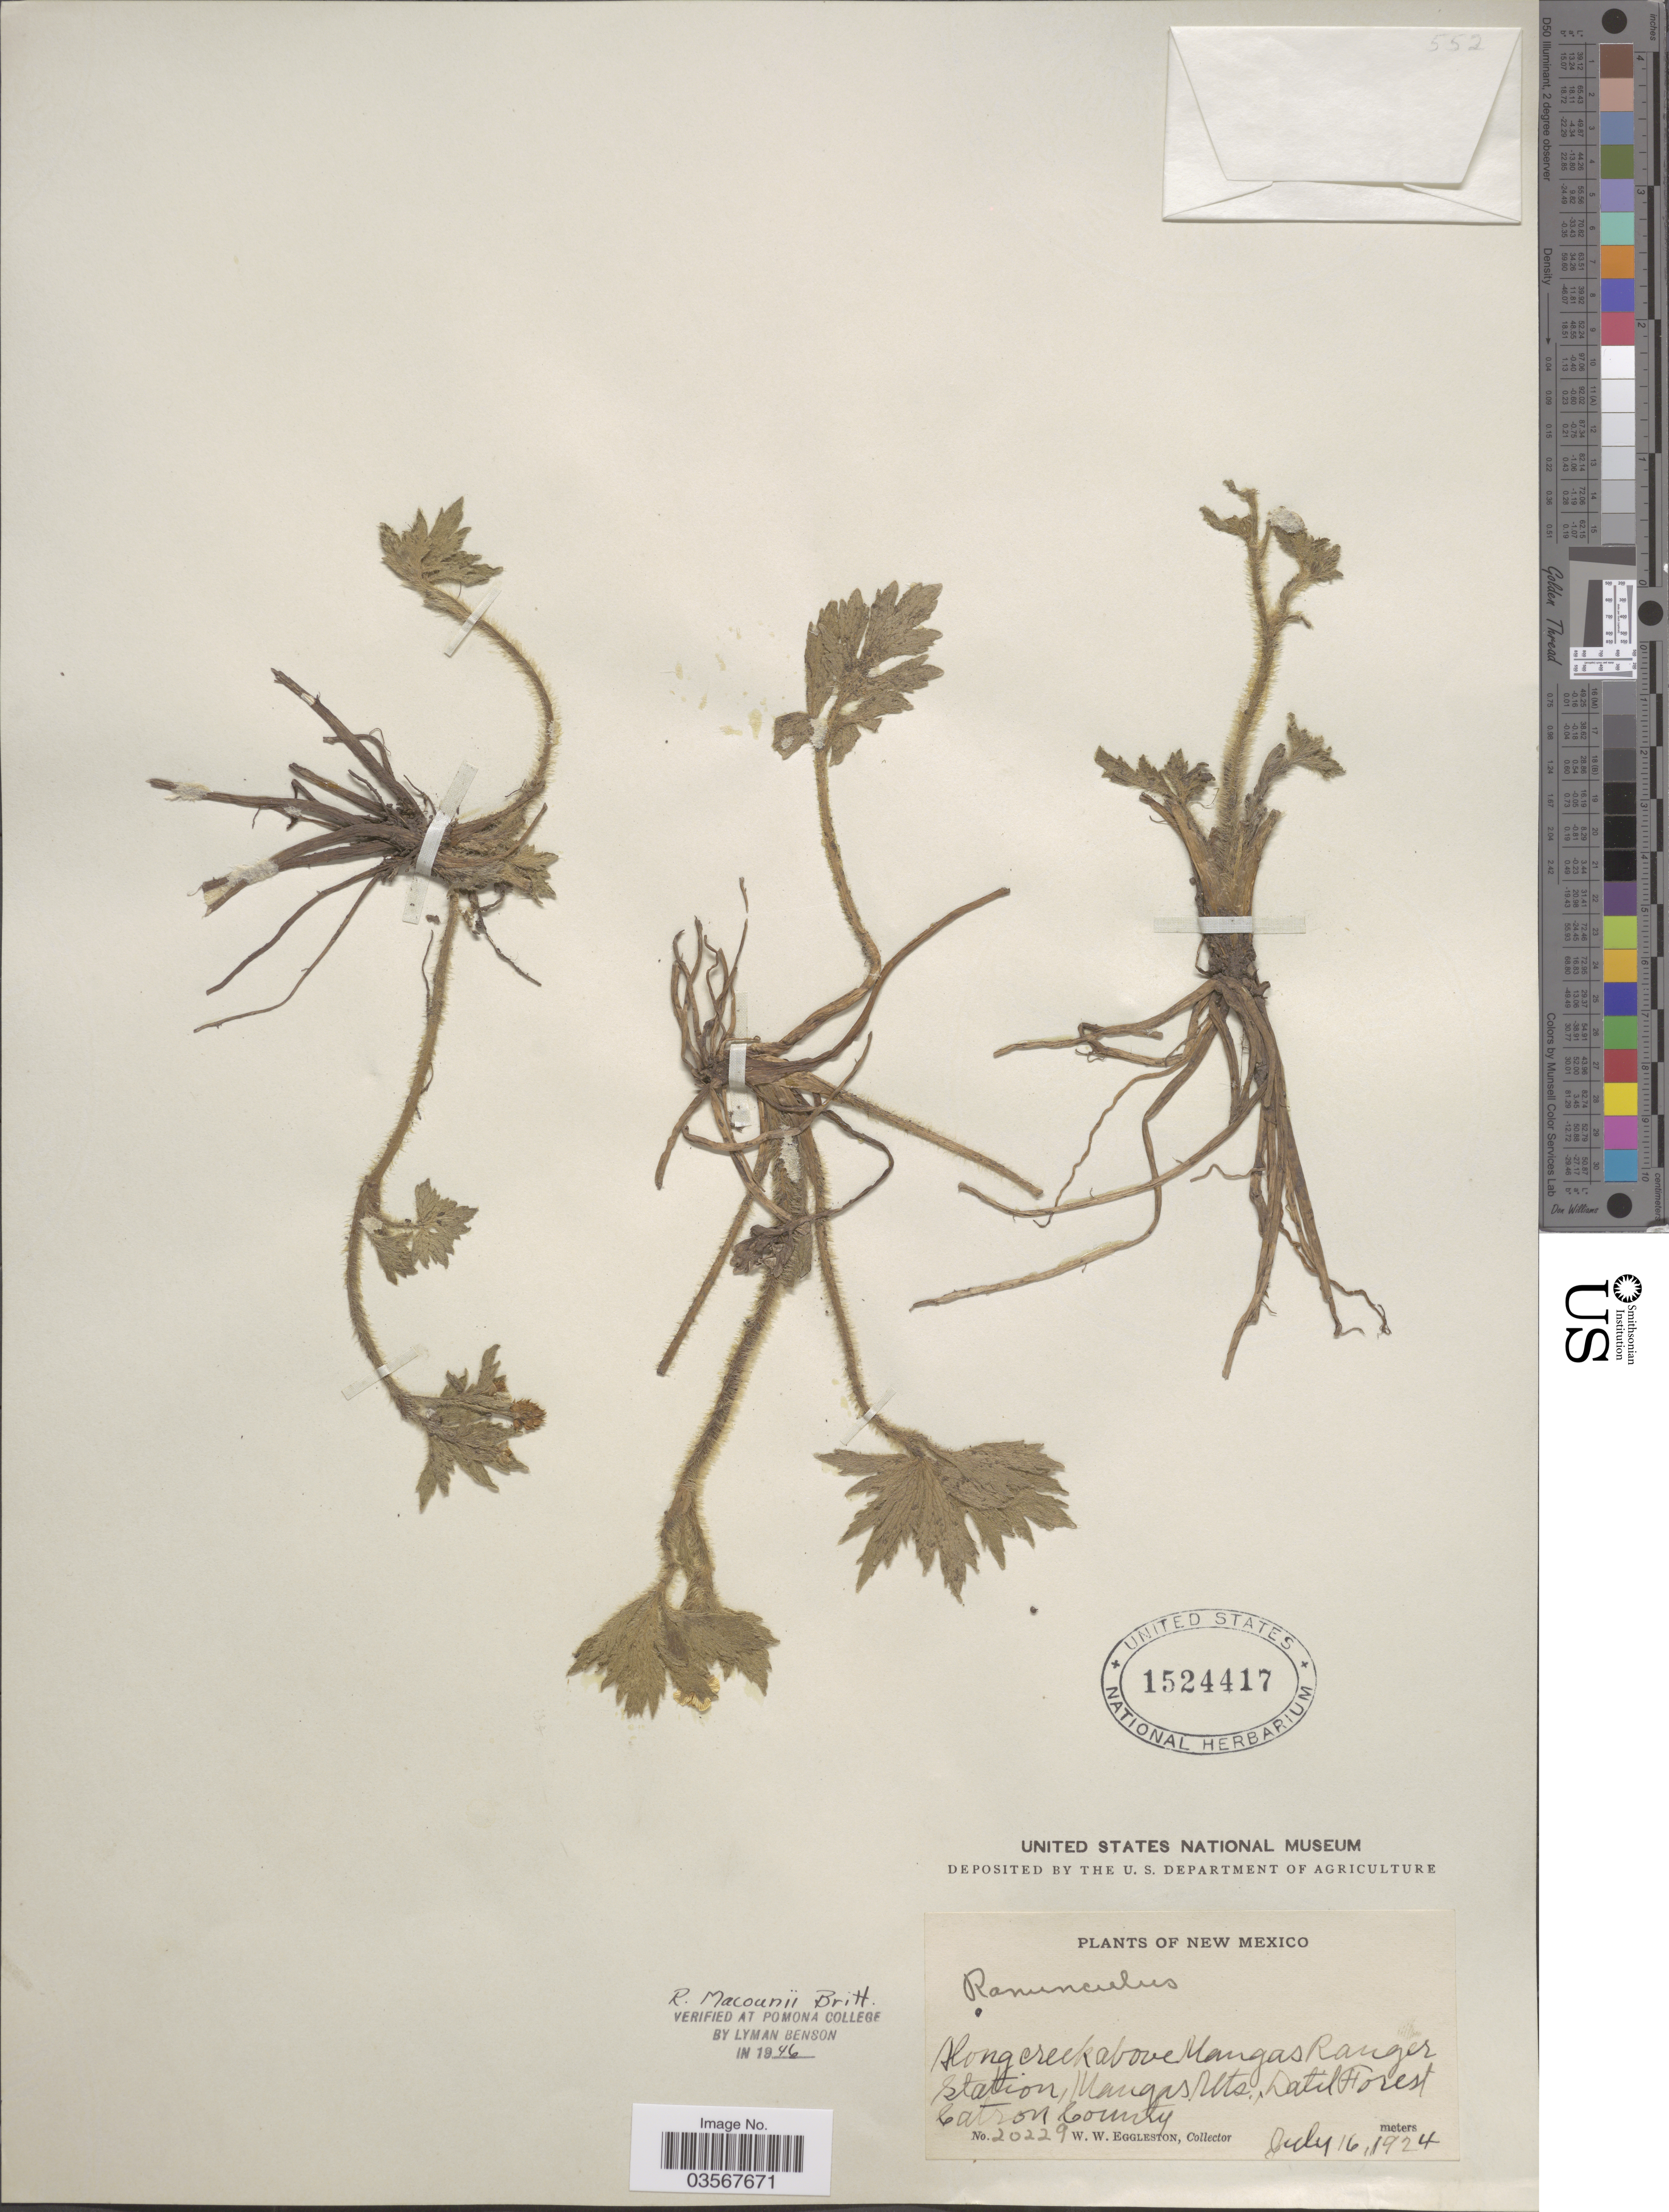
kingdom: Plantae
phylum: Tracheophyta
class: Magnoliopsida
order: Ranunculales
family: Ranunculaceae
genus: Ranunculus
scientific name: Ranunculus macounii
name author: Britton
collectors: W. W. Eggleston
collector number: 20229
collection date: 1924-07-16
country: United States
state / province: New Mexico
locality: Along creek above Mangas Ranger Station, Mangas Mts., Datil Forest. Catron County.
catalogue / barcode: US 1524417